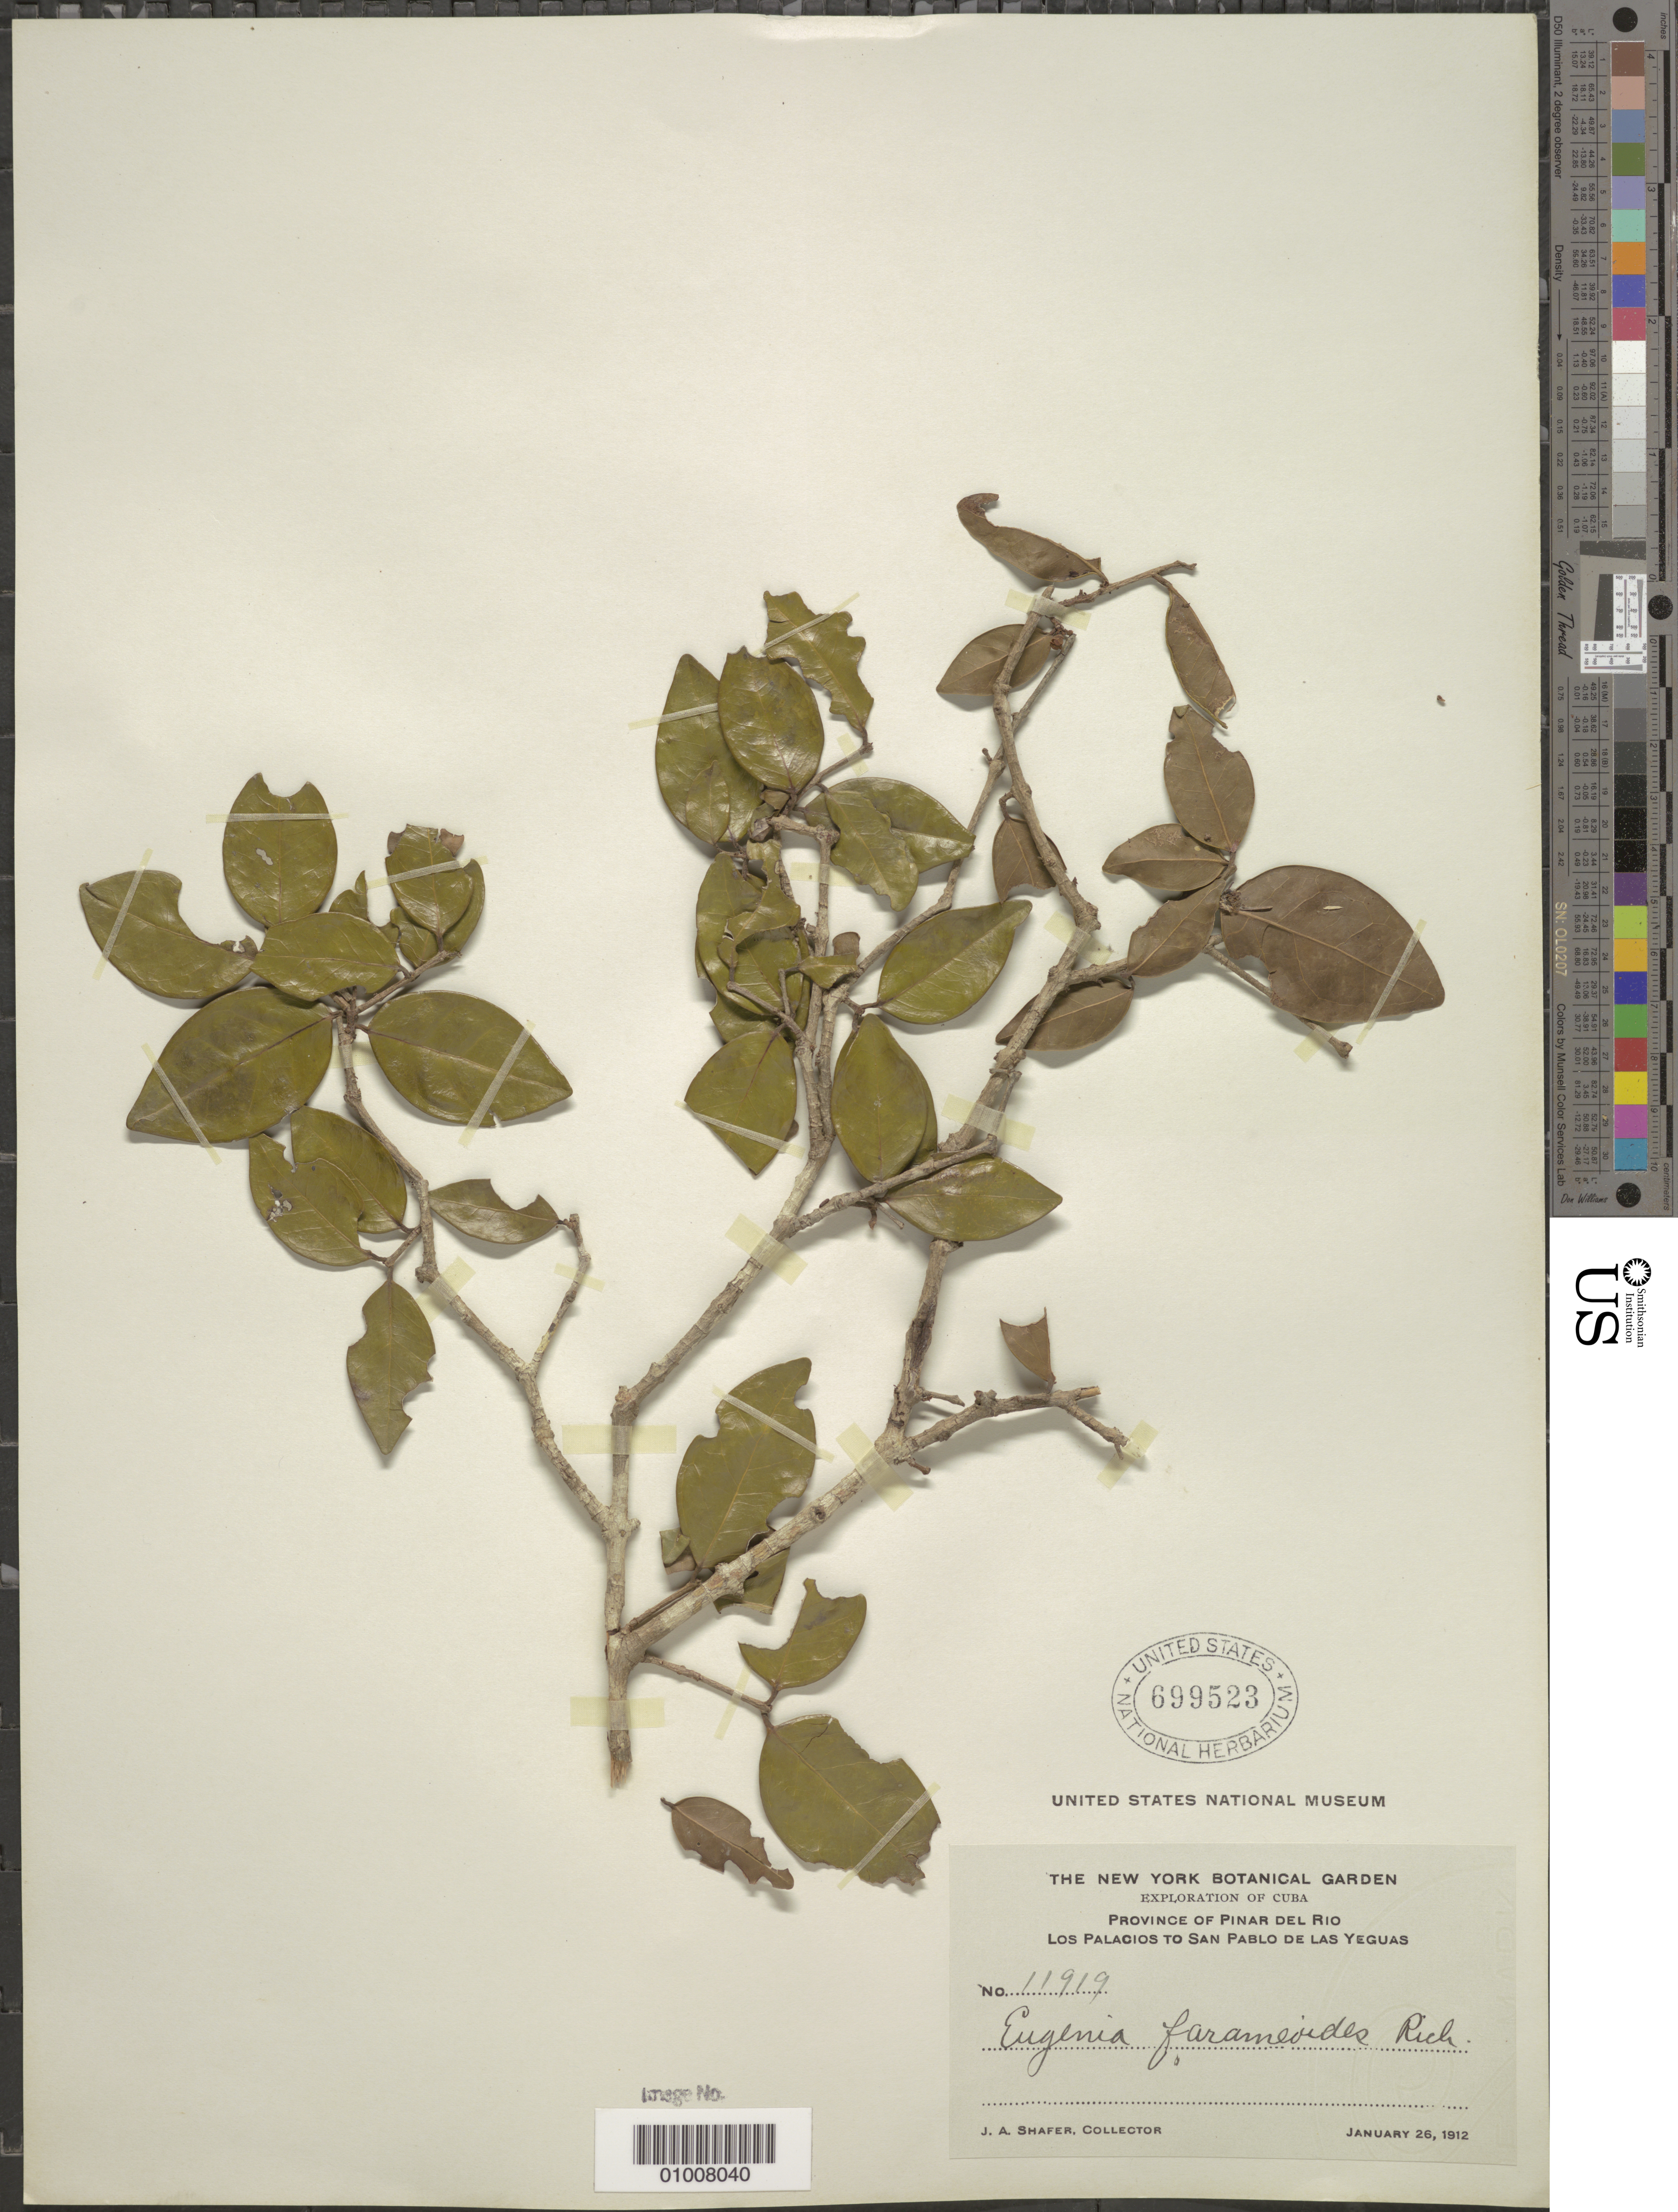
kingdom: Plantae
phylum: Tracheophyta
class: Magnoliopsida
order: Myrtales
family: Myrtaceae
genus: Eugenia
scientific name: Eugenia farameoides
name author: A. Rich.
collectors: J. A. Shafer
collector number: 11919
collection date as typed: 26 Jan 1912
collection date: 1912-01-26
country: Cuba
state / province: Pinar del Rio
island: Cuba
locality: Los Palacios to San Pablo de Las Yeguas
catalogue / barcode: US 699523